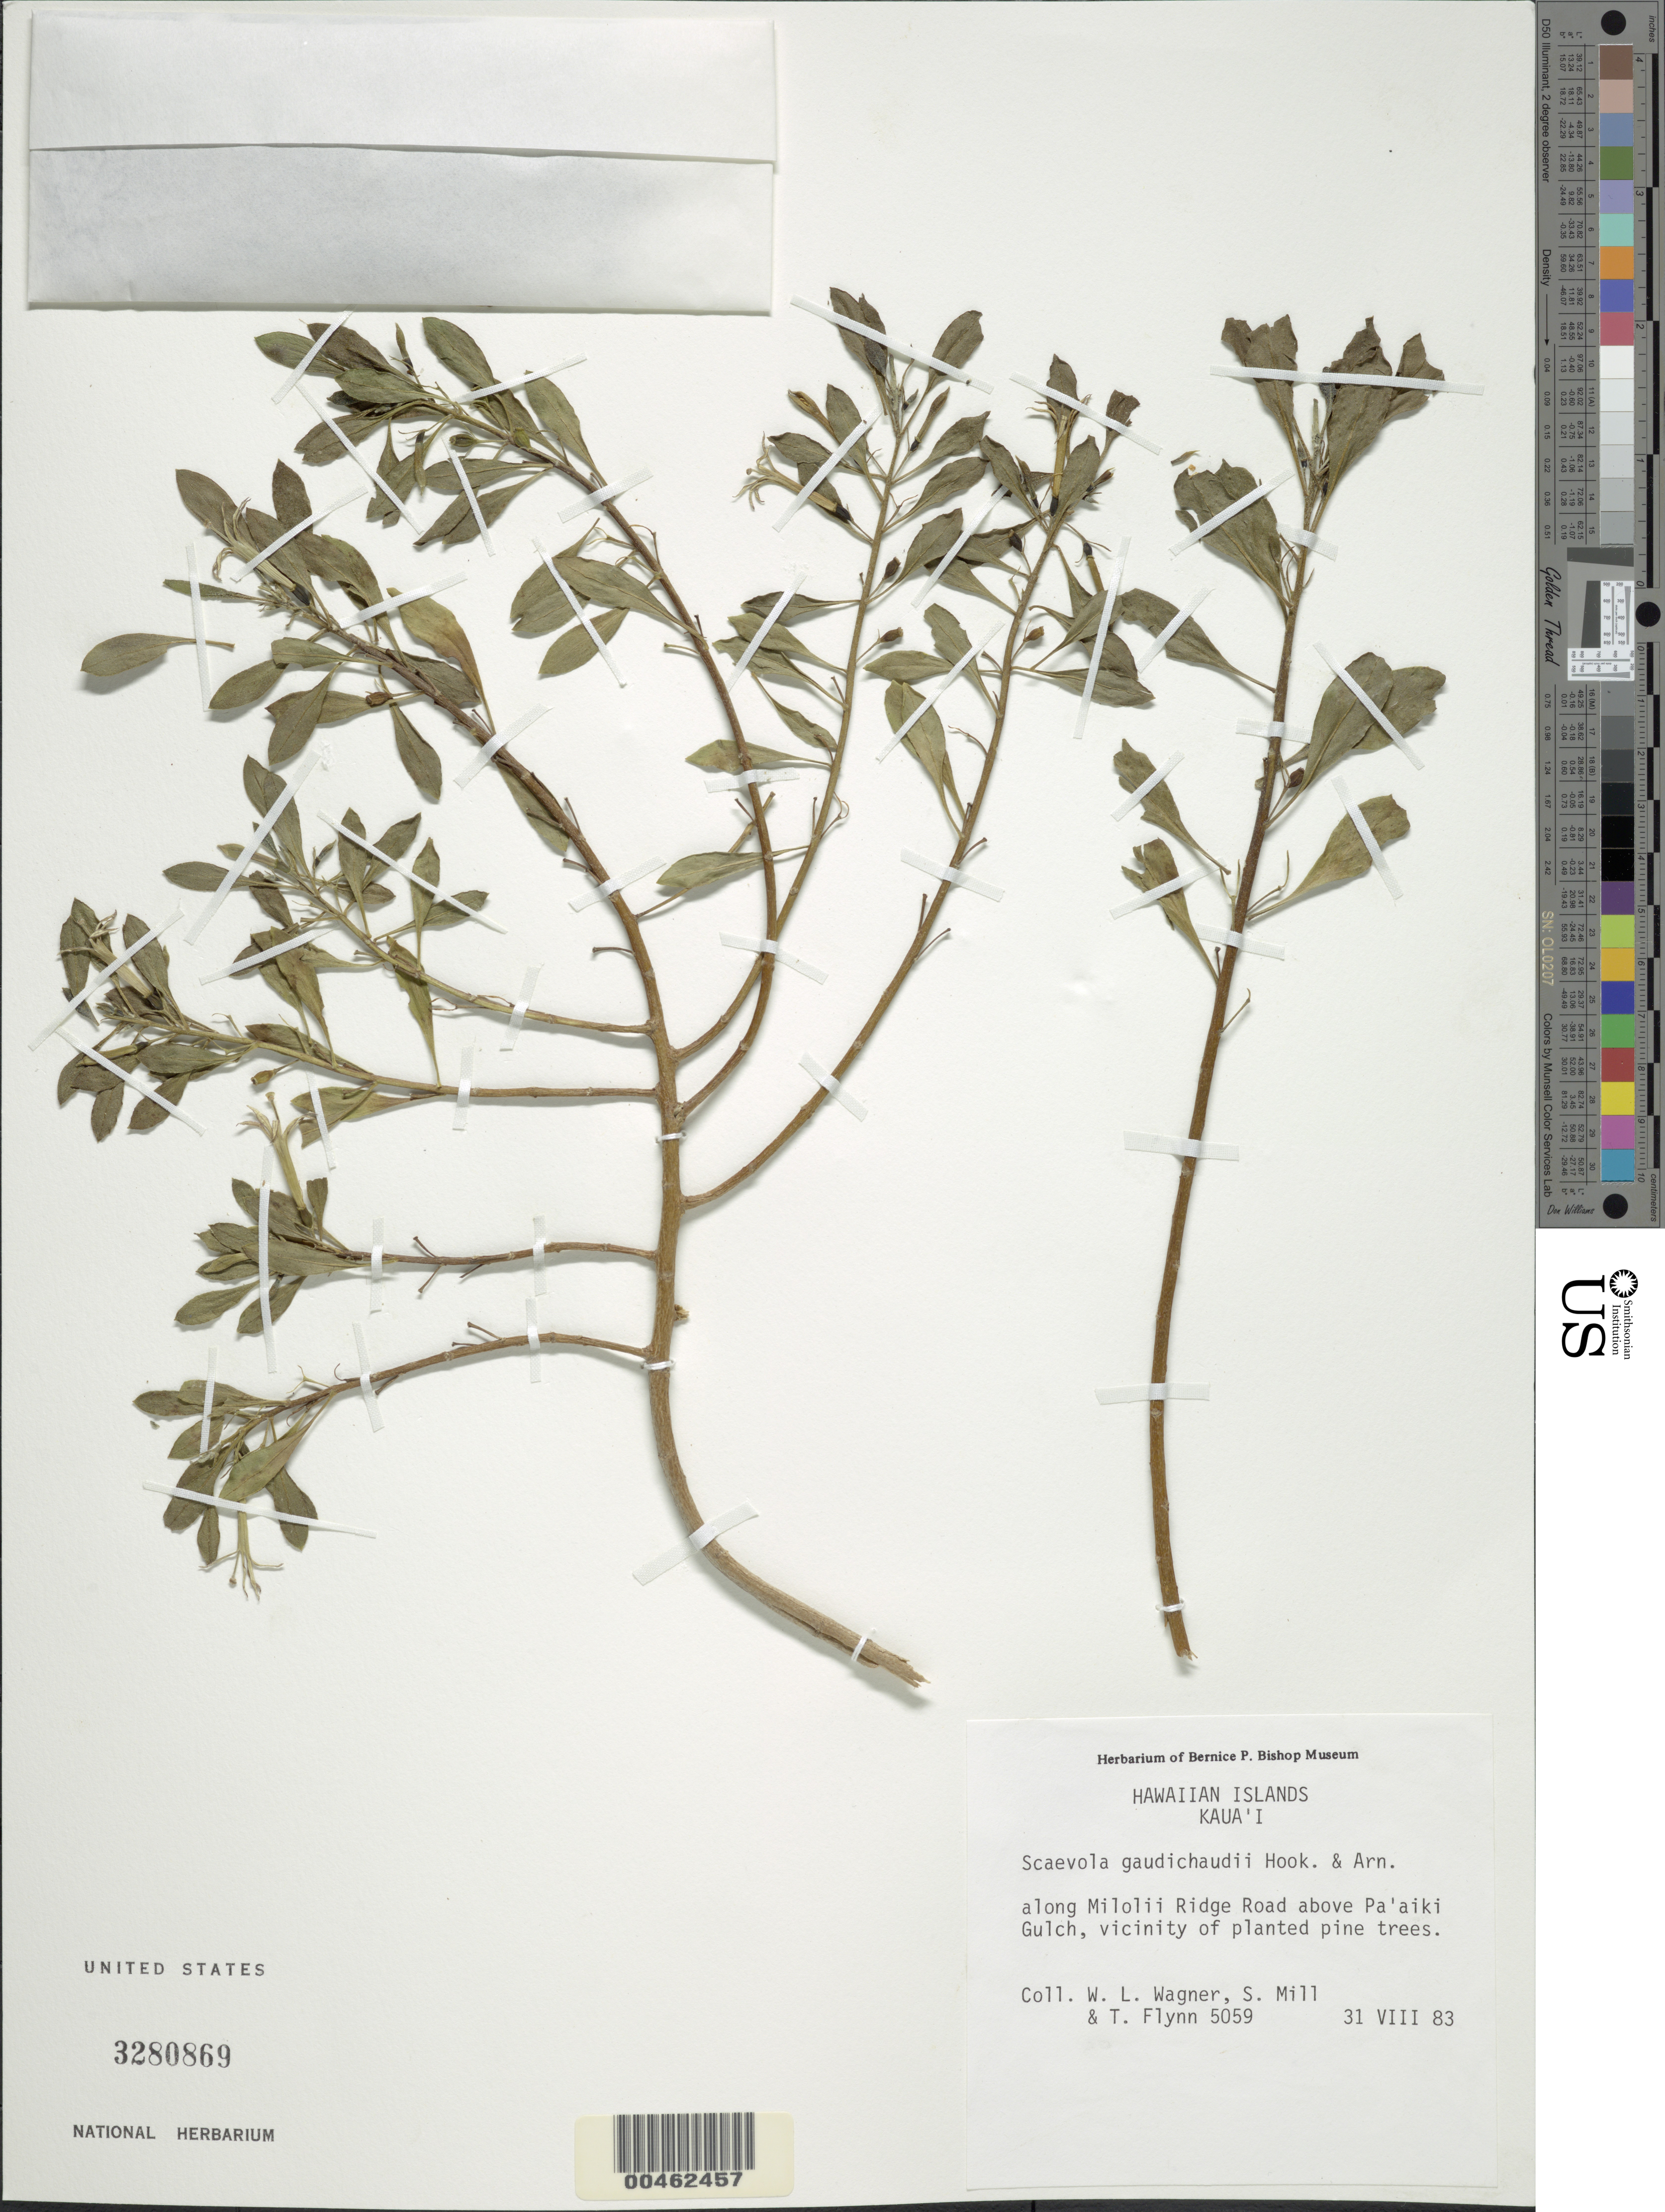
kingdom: Plantae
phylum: Tracheophyta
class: Magnoliopsida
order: Asterales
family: Goodeniaceae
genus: Scaevola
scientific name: Scaevola gaudichaudii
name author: Hook. & Arn.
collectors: W. L. Wagner, S. W. Miller & T. W. Flynn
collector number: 5059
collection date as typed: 31 Aug 1983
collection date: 1983-08-31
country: United States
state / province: Hawaii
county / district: Kauai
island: Kaua'i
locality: Along Milolii Ridge Road above Pa'aiki Gulch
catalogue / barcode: US 3280869